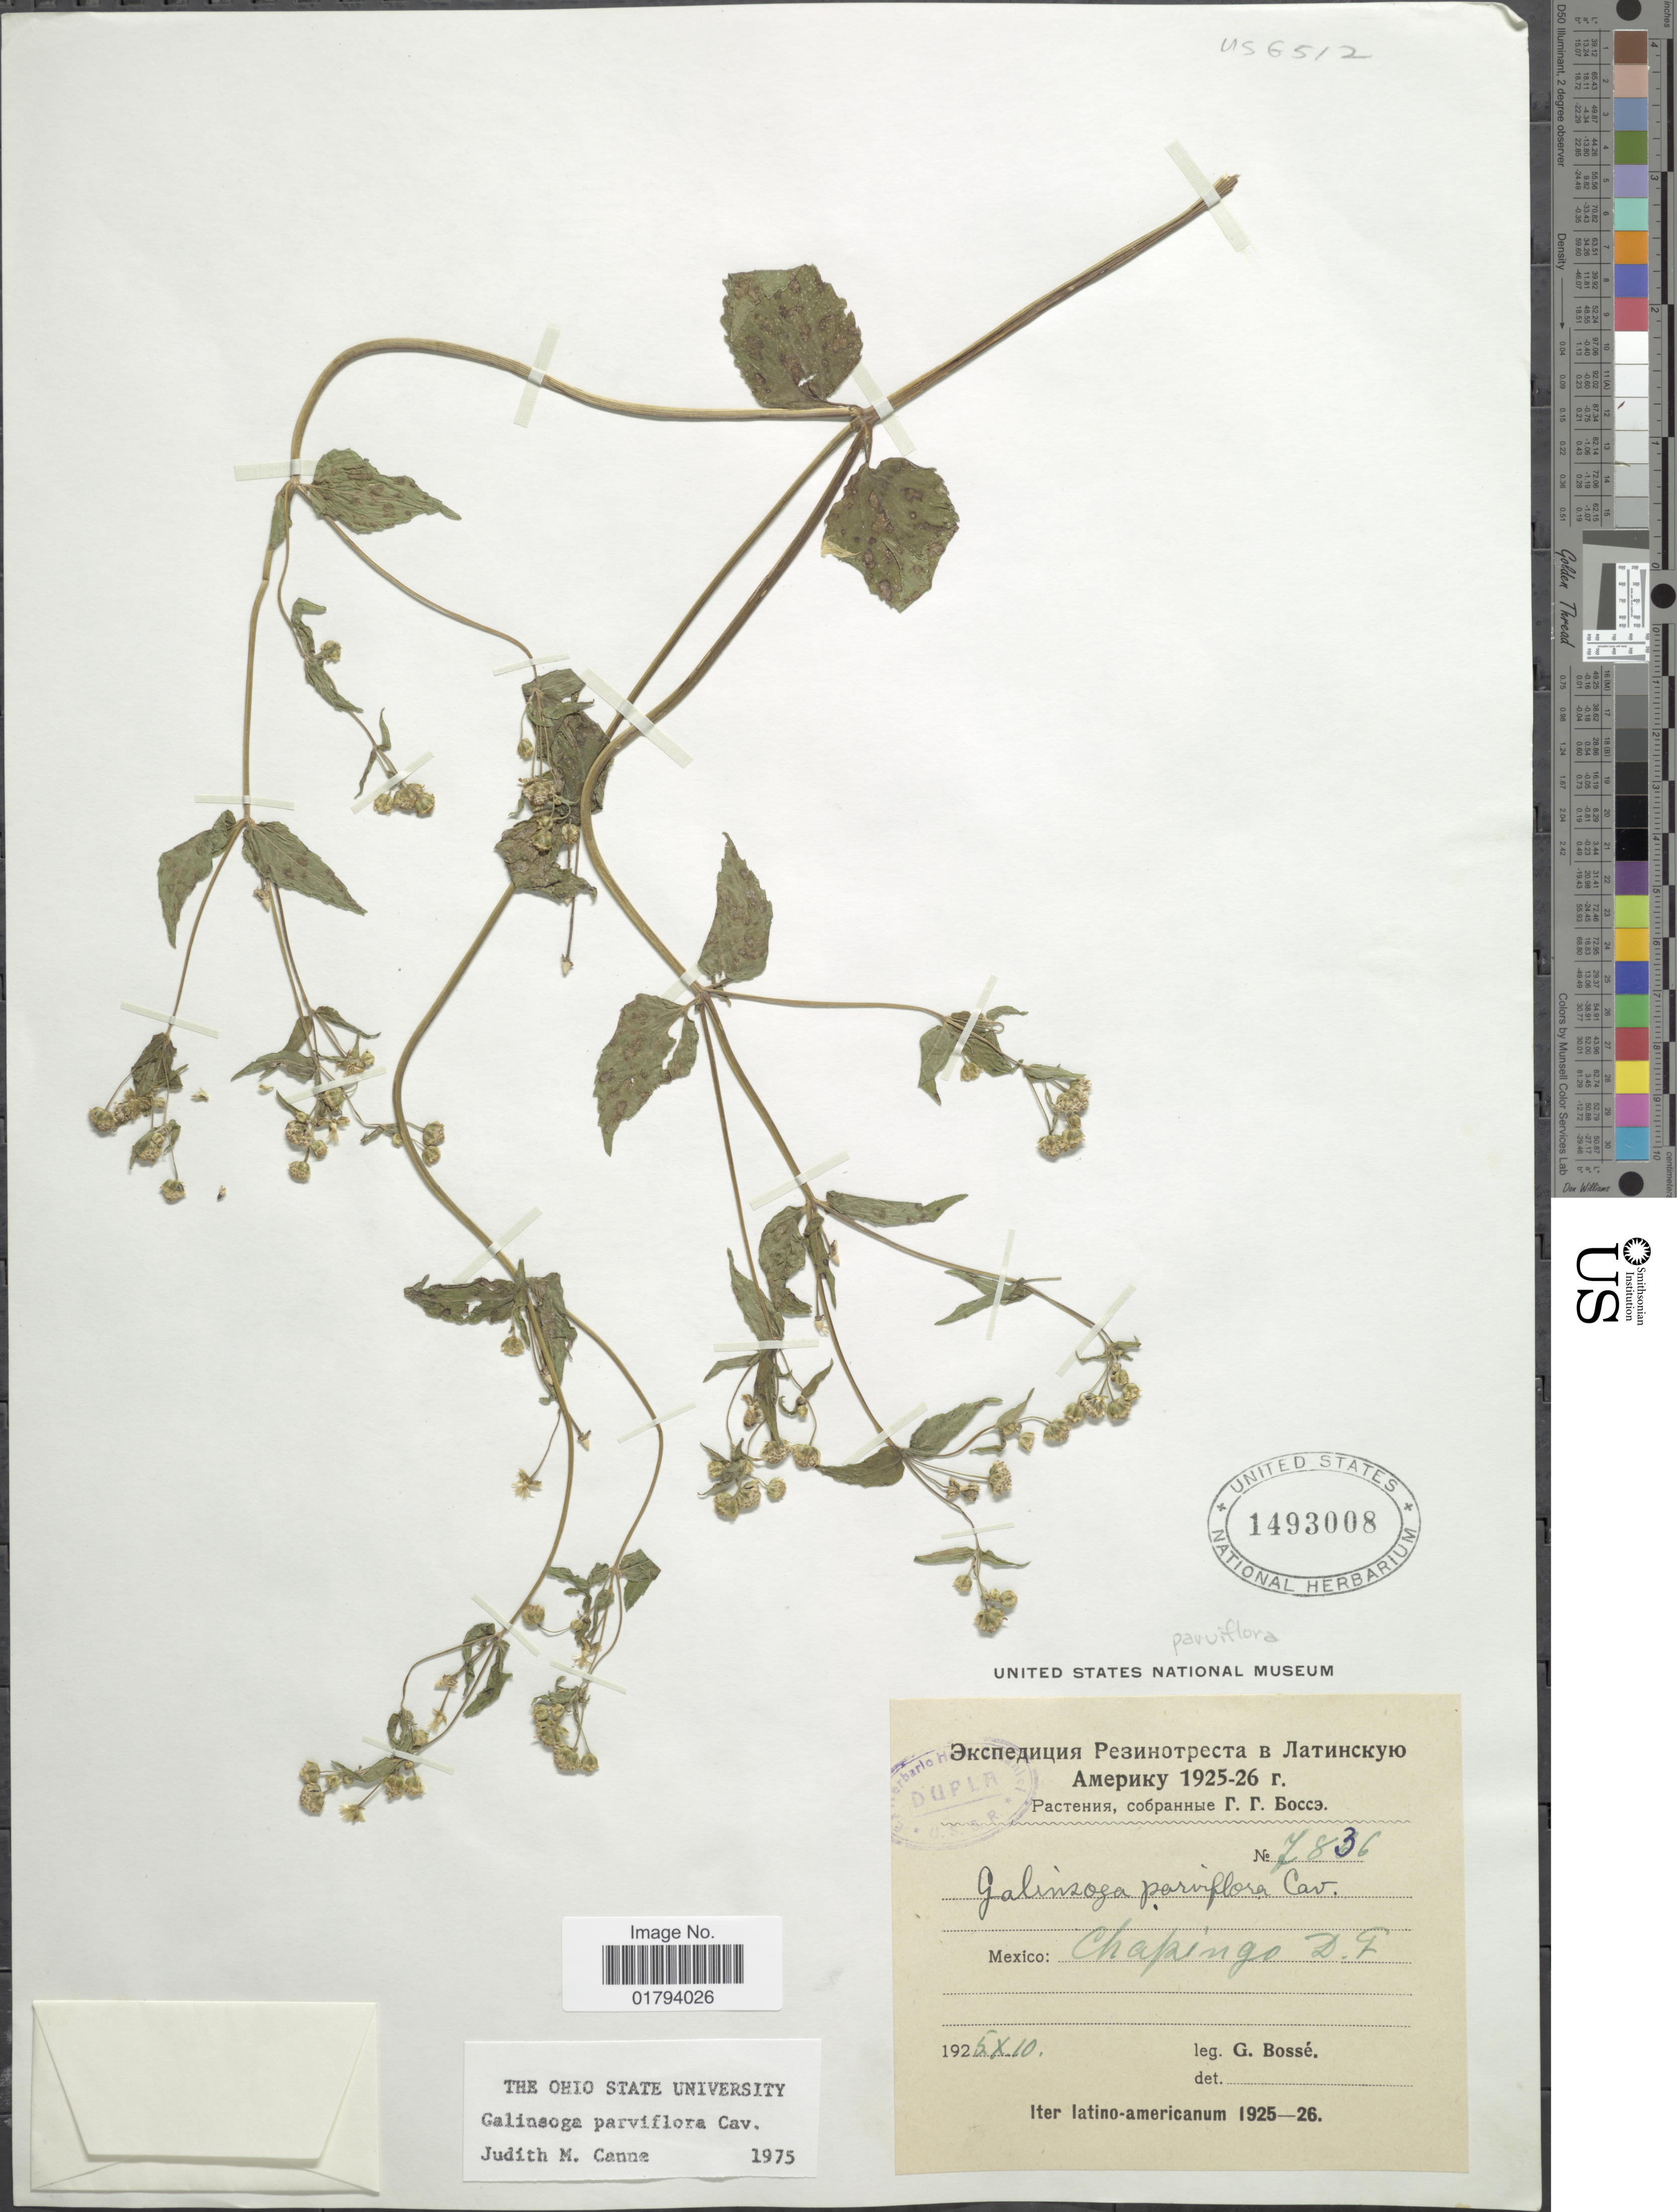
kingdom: Plantae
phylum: Tracheophyta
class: Magnoliopsida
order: Asterales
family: Asteraceae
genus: Galinsoga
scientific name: Galinsoga parviflora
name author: Cav.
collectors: G. Bossé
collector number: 7836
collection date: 1925-10-10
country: Mexico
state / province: Distrito Federal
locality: Chapingo, D.F.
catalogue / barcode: US 1493008